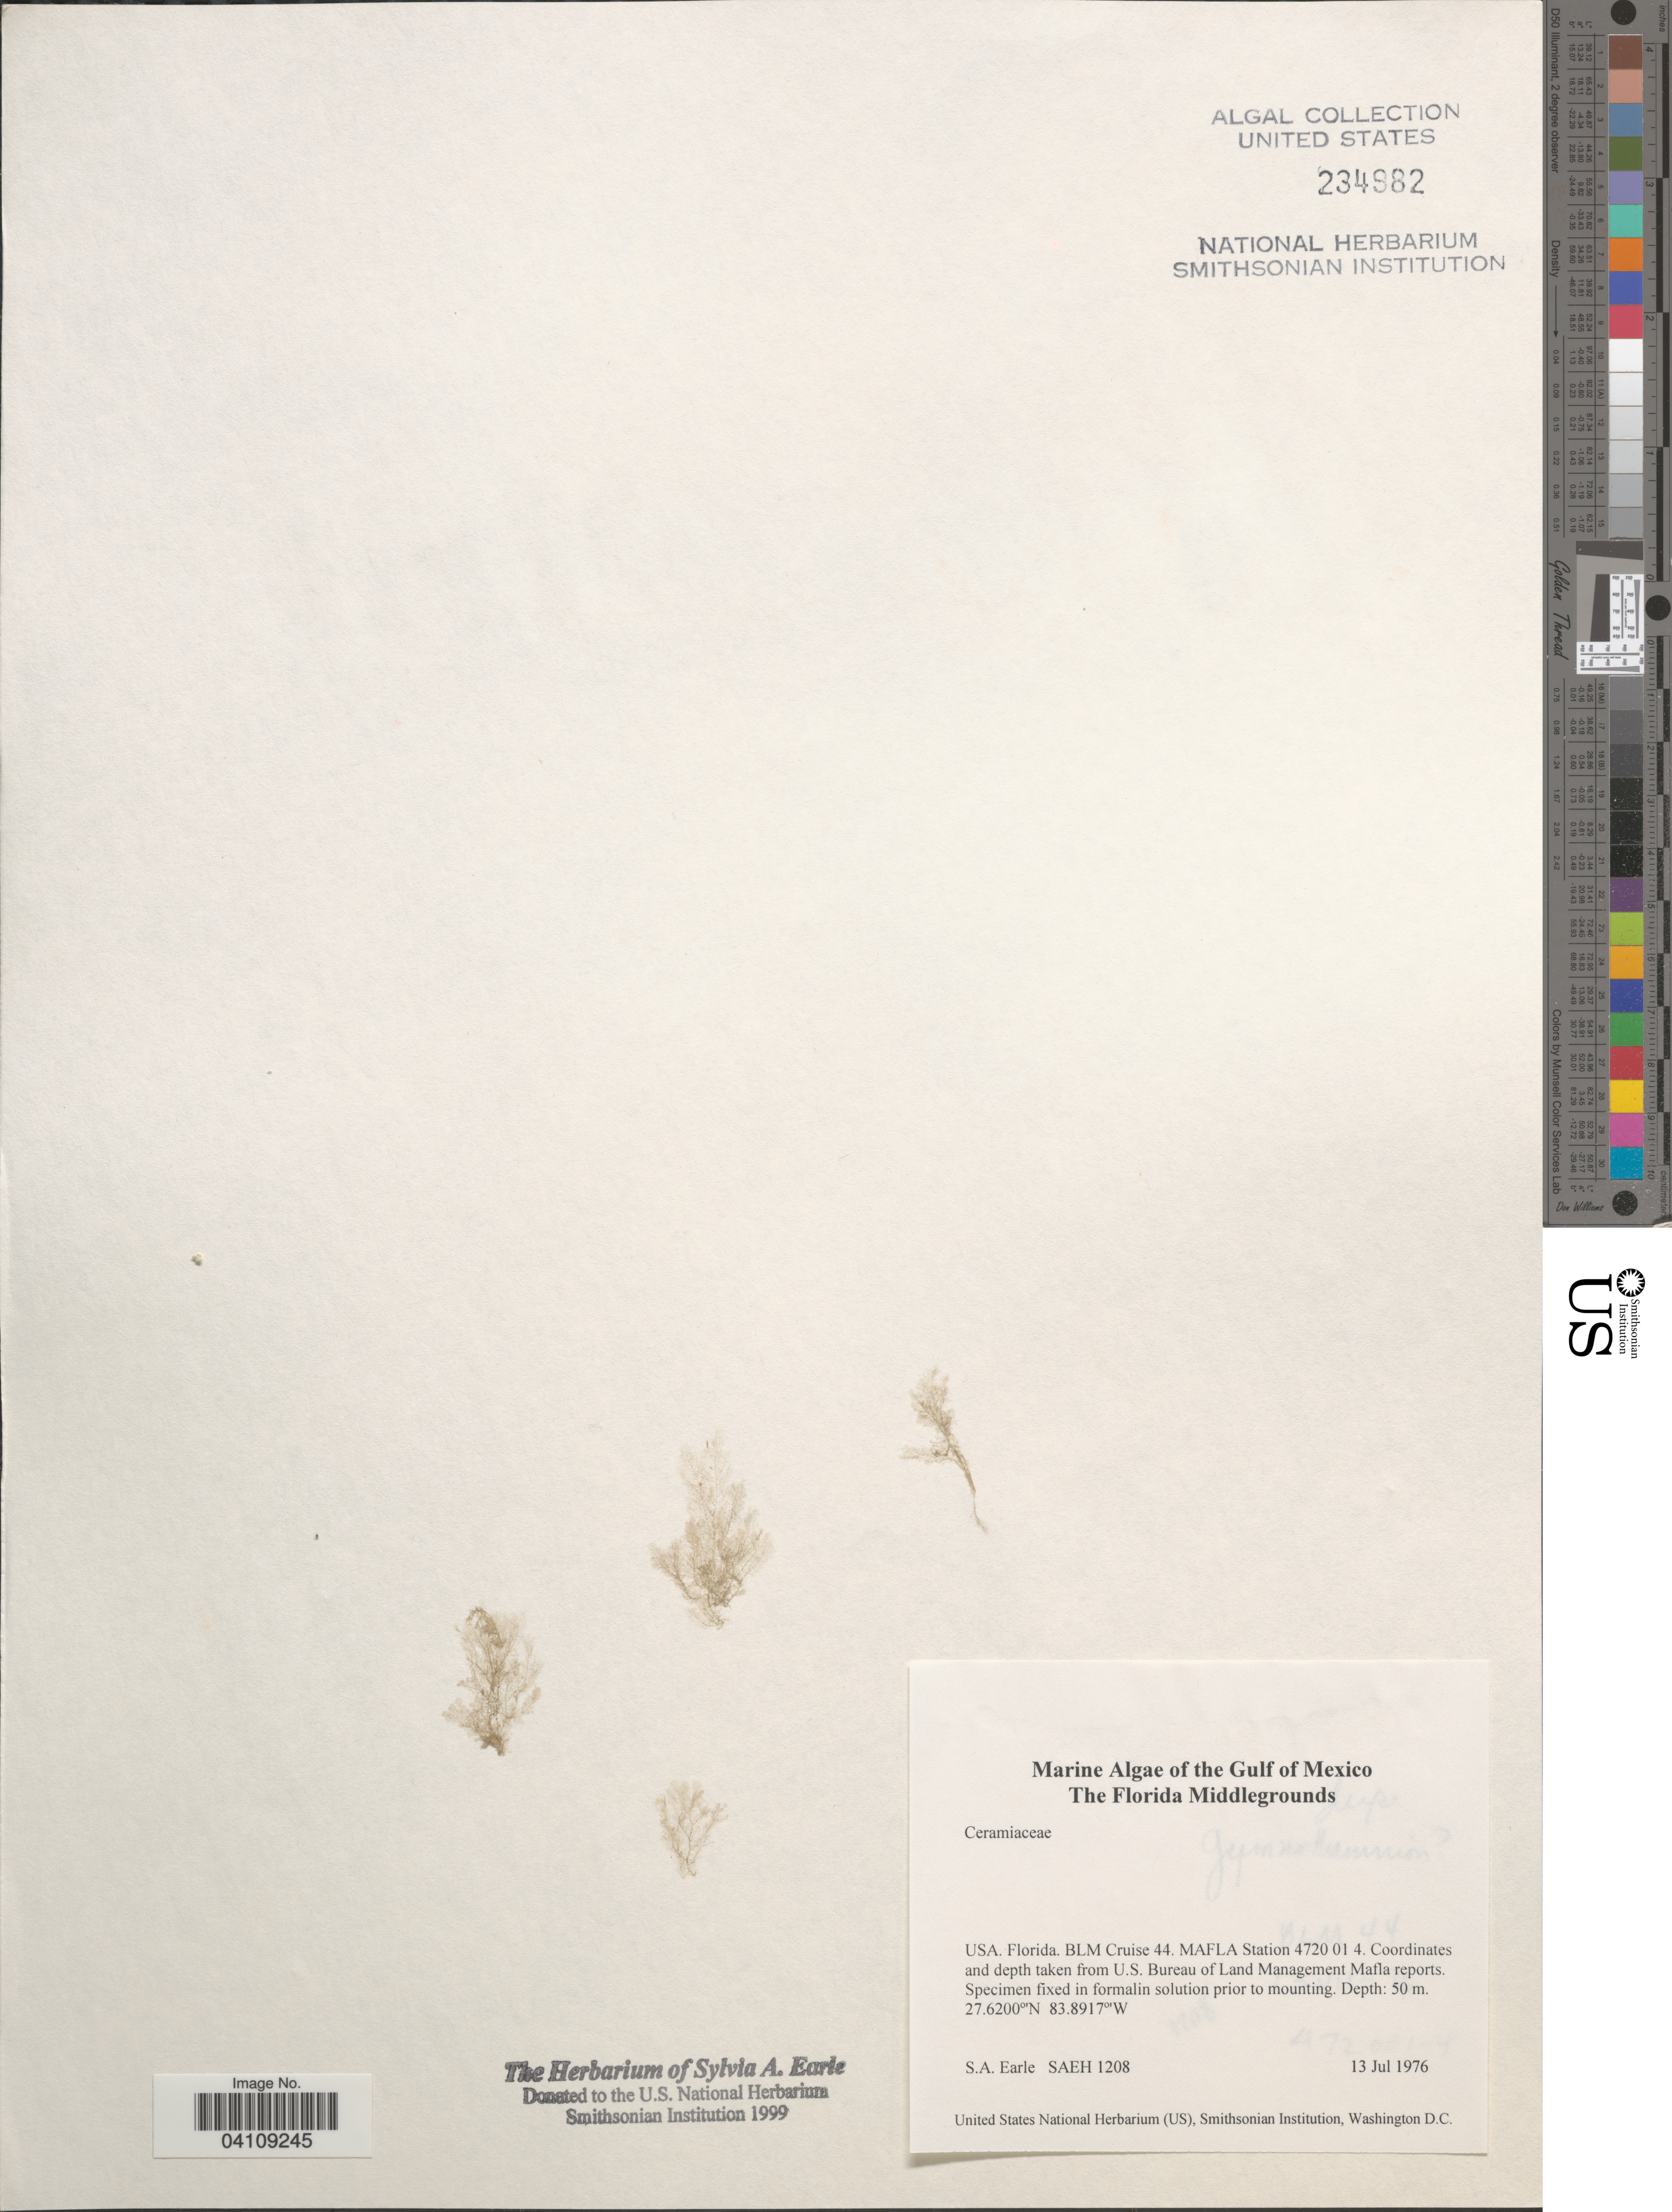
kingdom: Plantae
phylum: Rhodophyta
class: Florideophyceae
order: Ceramiales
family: Ceramiaceae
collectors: S. A. Earle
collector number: SAEH 1208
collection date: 1976-07-13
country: United States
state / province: Florida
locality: Gulf of Mexico. The Florida Middlegrounds. Florida. BLM Cruise 44. MAFLA Station 4720 01 4.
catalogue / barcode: US 234982